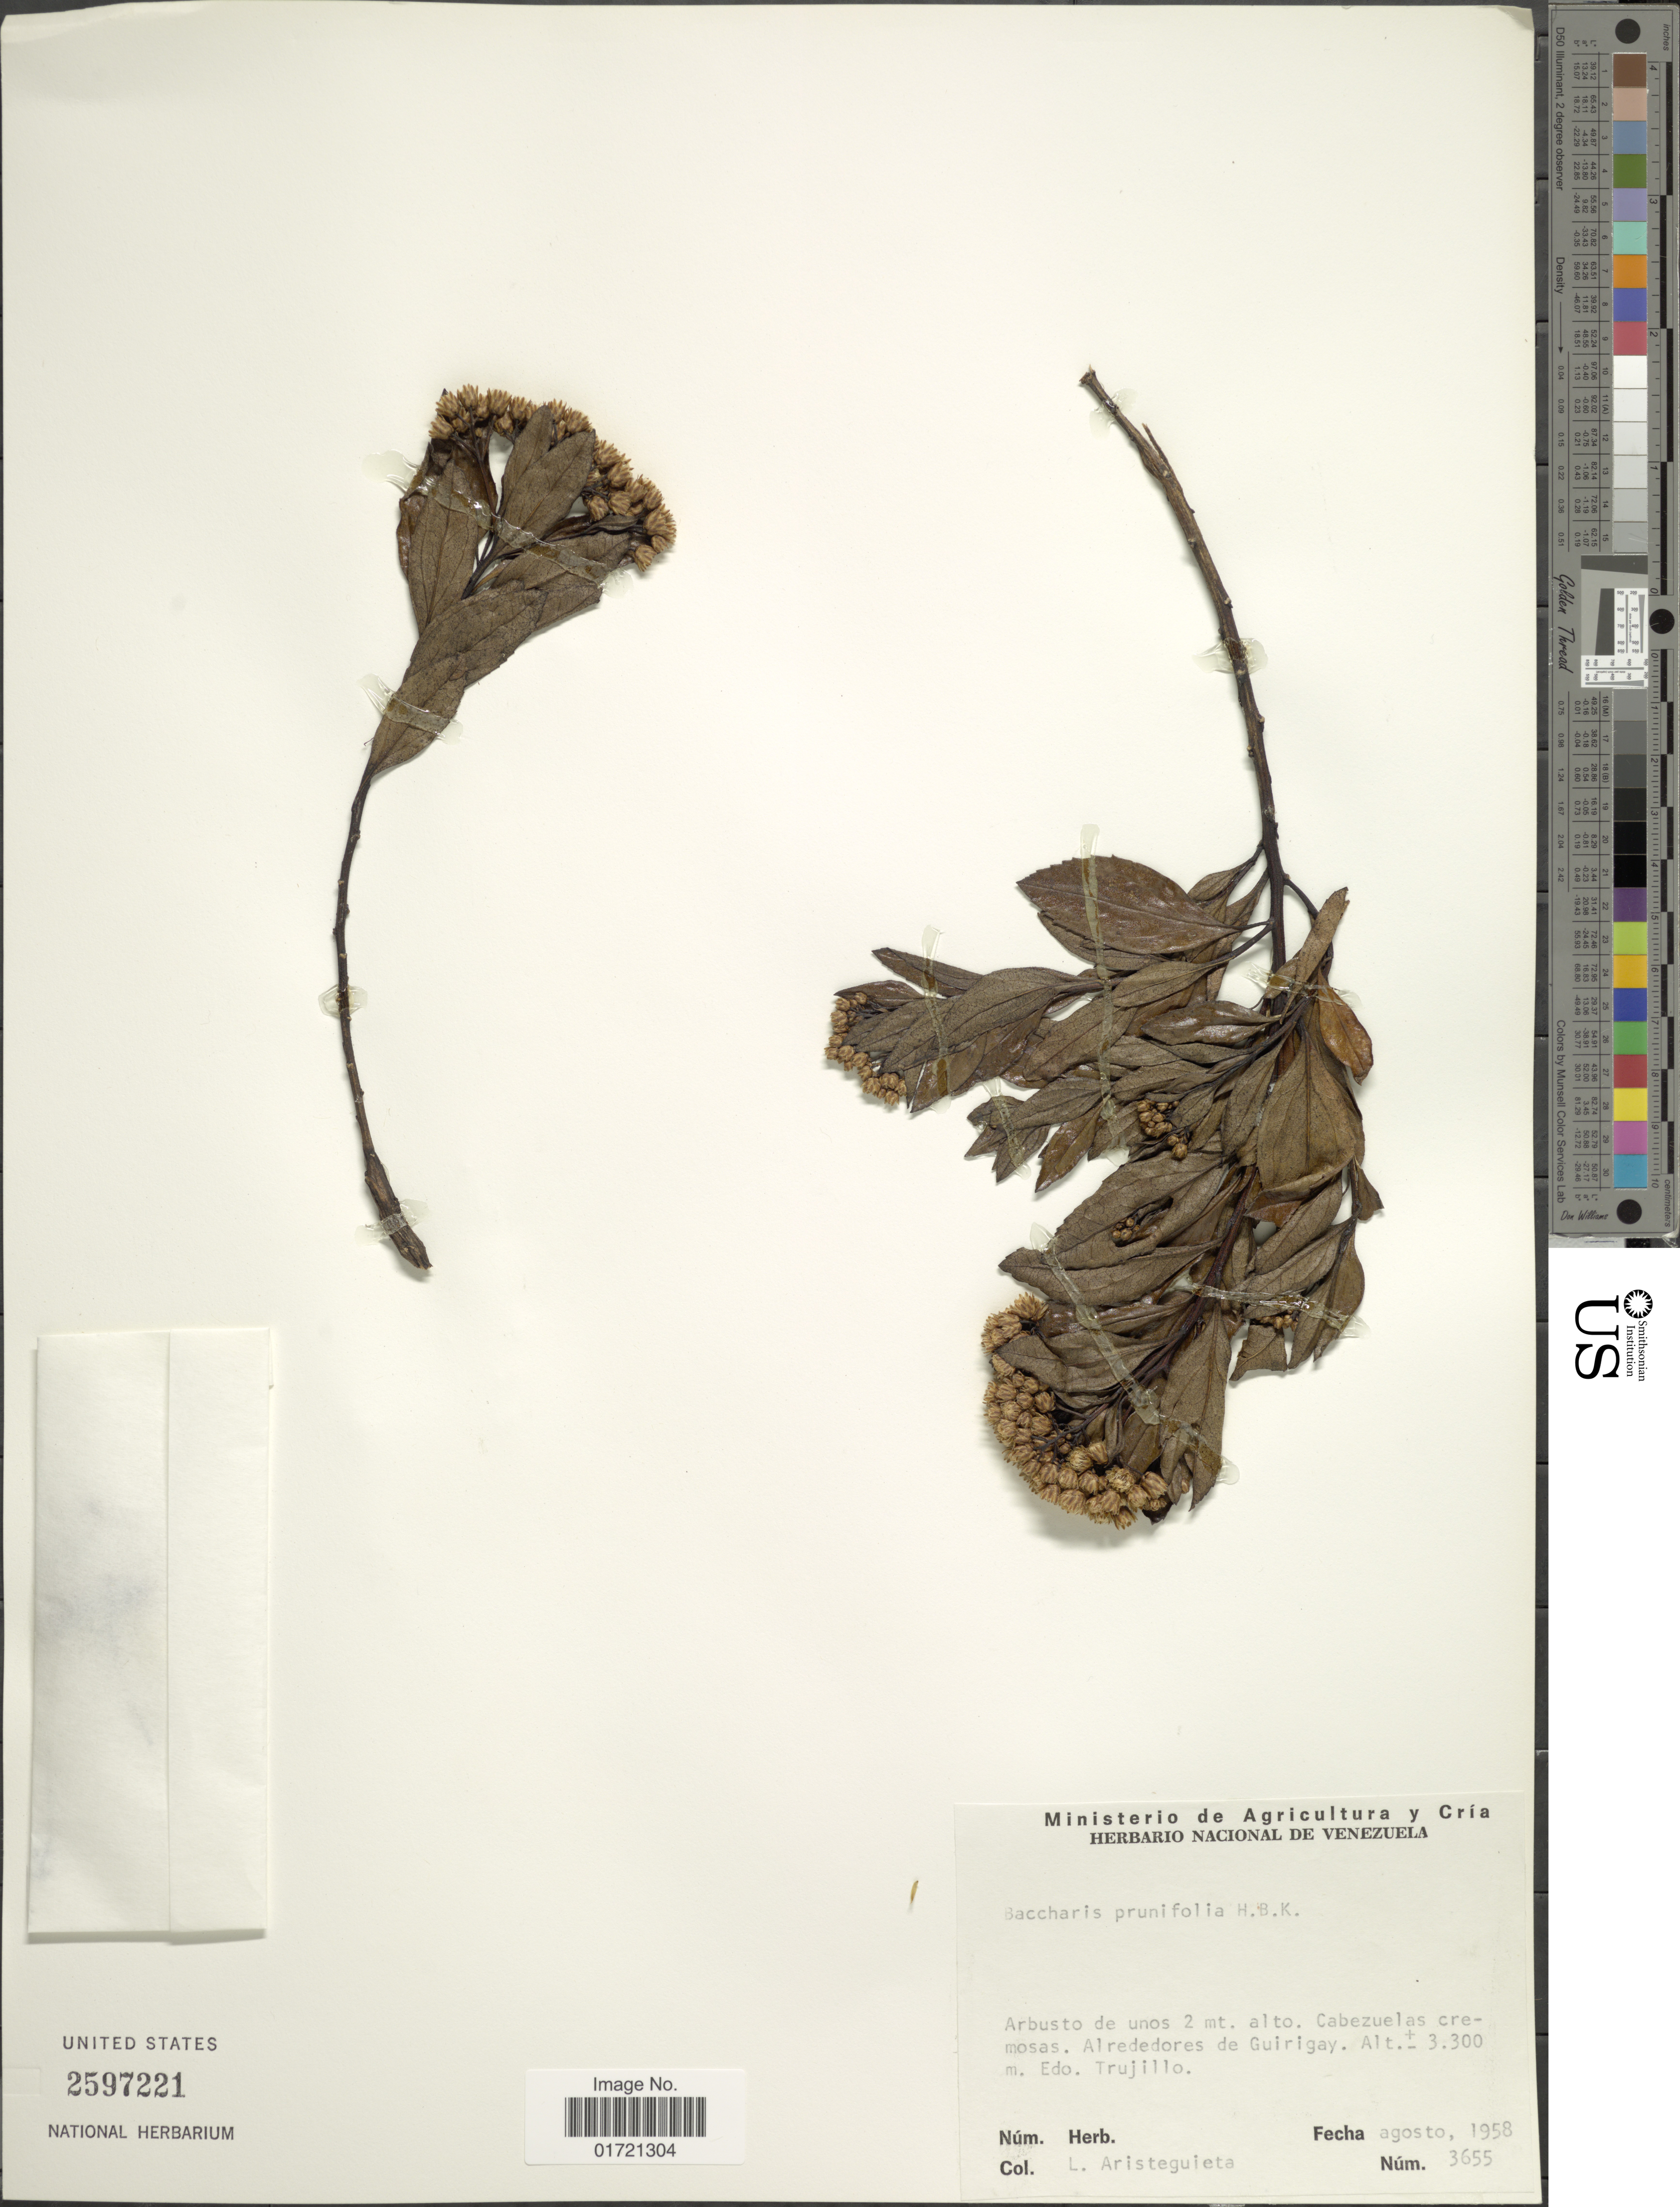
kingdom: Plantae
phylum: Tracheophyta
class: Magnoliopsida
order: Asterales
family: Asteraceae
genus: Baccharis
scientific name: Baccharis prunifolia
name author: Kunth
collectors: L. Aristeguieta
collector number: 3655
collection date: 1958-08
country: Venezuela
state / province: Trujillo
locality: Alrededores de Guirigay. Edo. Trujillo.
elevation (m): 3300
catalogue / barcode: US 2597221